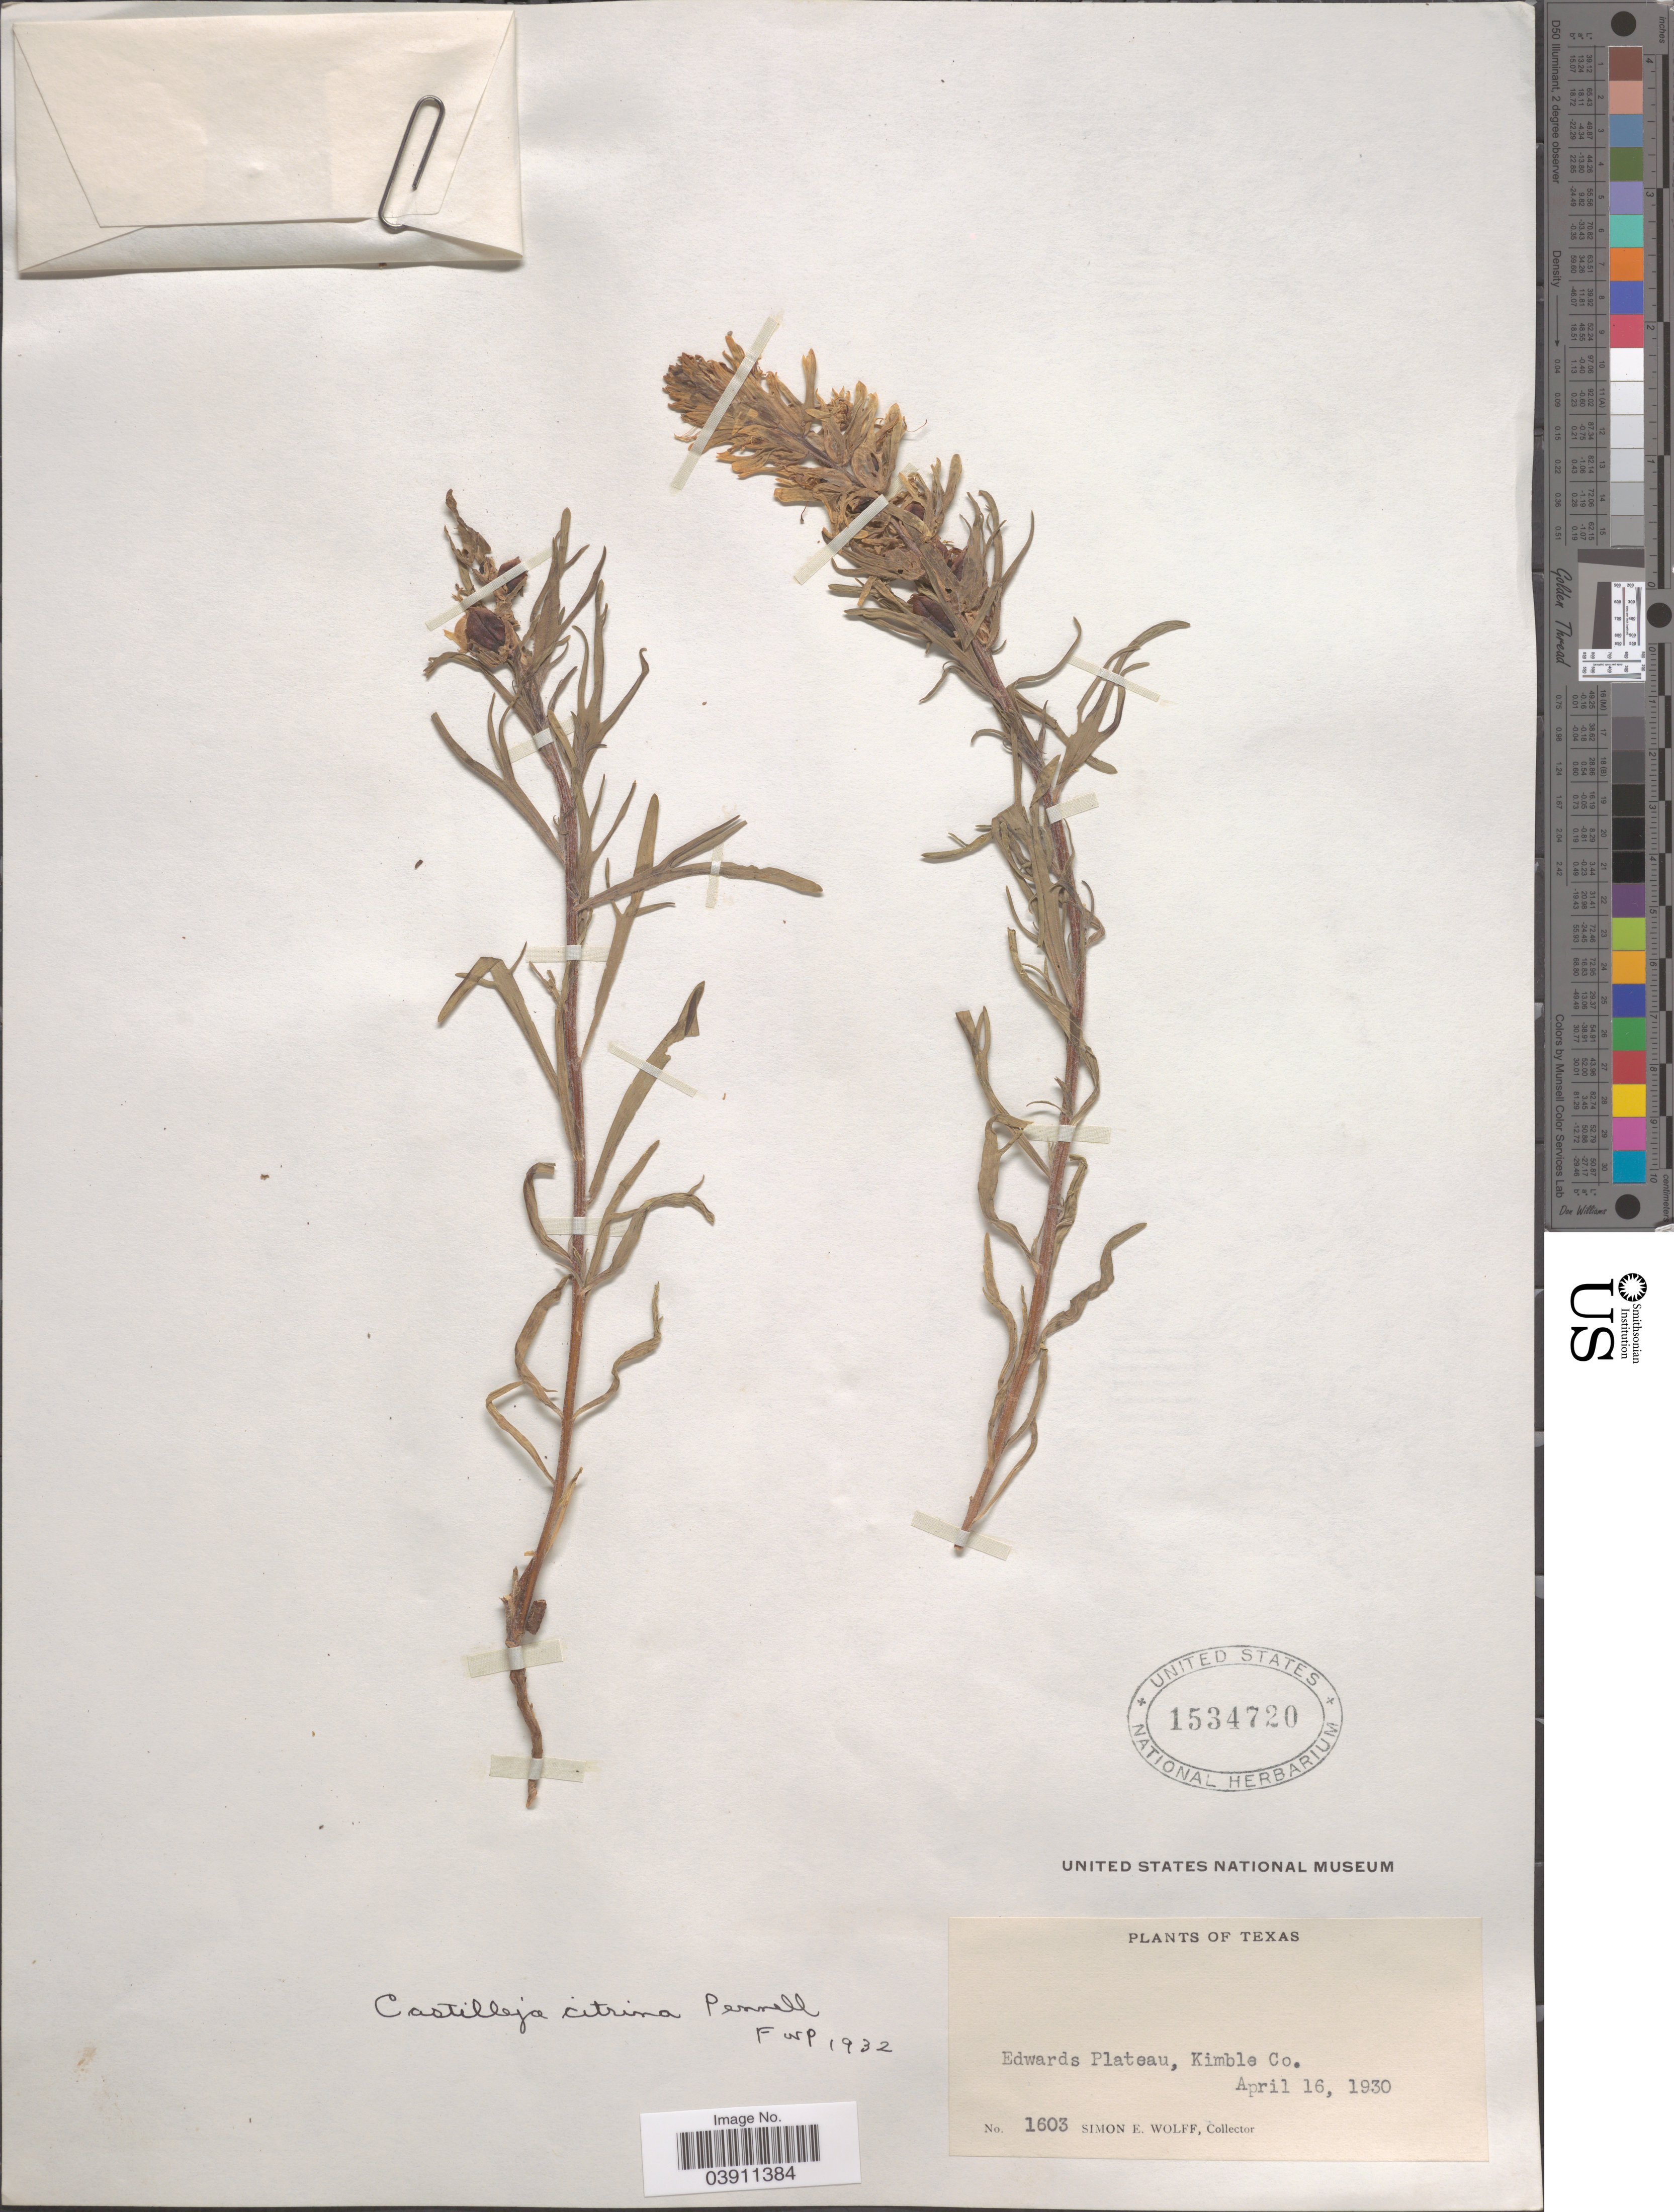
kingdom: Plantae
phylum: Tracheophyta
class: Magnoliopsida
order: Lamiales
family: Orobanchaceae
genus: Castilleja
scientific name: Castilleja citrina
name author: Pennell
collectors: S. E. Wolff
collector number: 1603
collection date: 1930-04-16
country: United States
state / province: Texas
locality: Edwards Plateau, Kimble Co.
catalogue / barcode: US 1534720